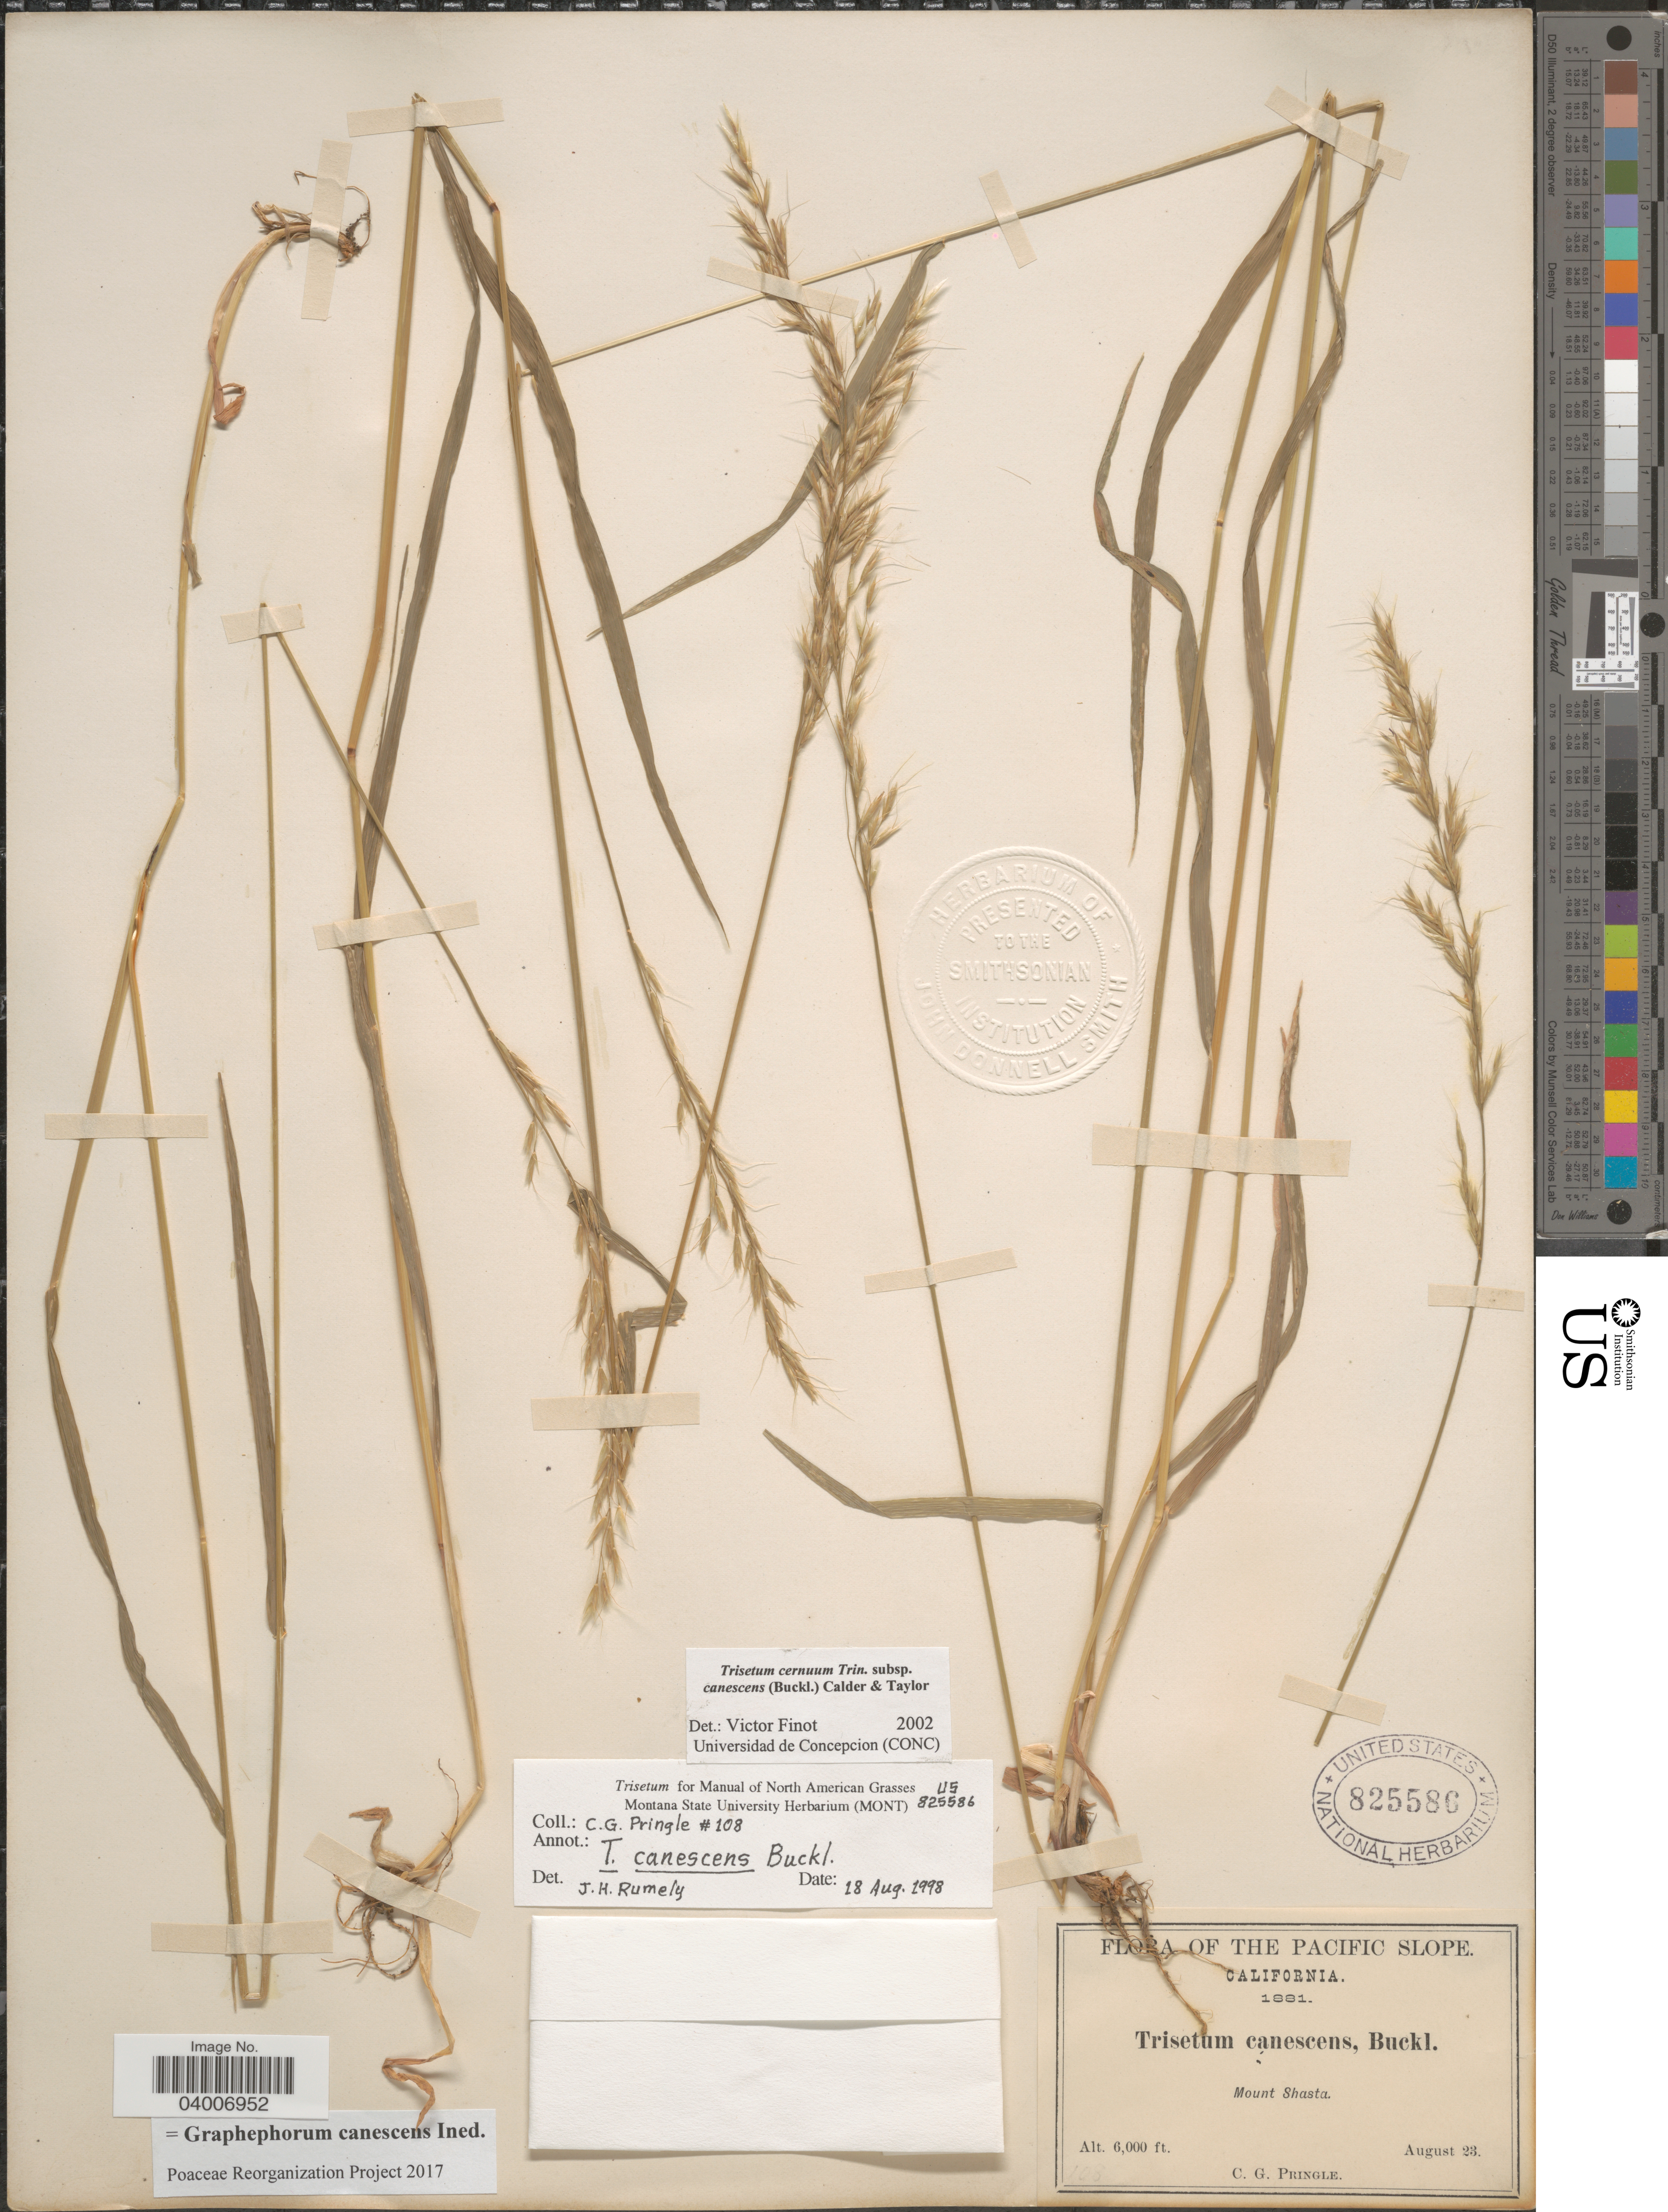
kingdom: Plantae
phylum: Tracheophyta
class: Liliopsida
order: Poales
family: Poaceae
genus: Graphephorum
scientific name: Graphephorum canescens ined.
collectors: C. G. Pringle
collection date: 1881-08-23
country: United States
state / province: California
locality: Pacific Slope. Mount Shasta.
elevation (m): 1829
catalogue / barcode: US 825586